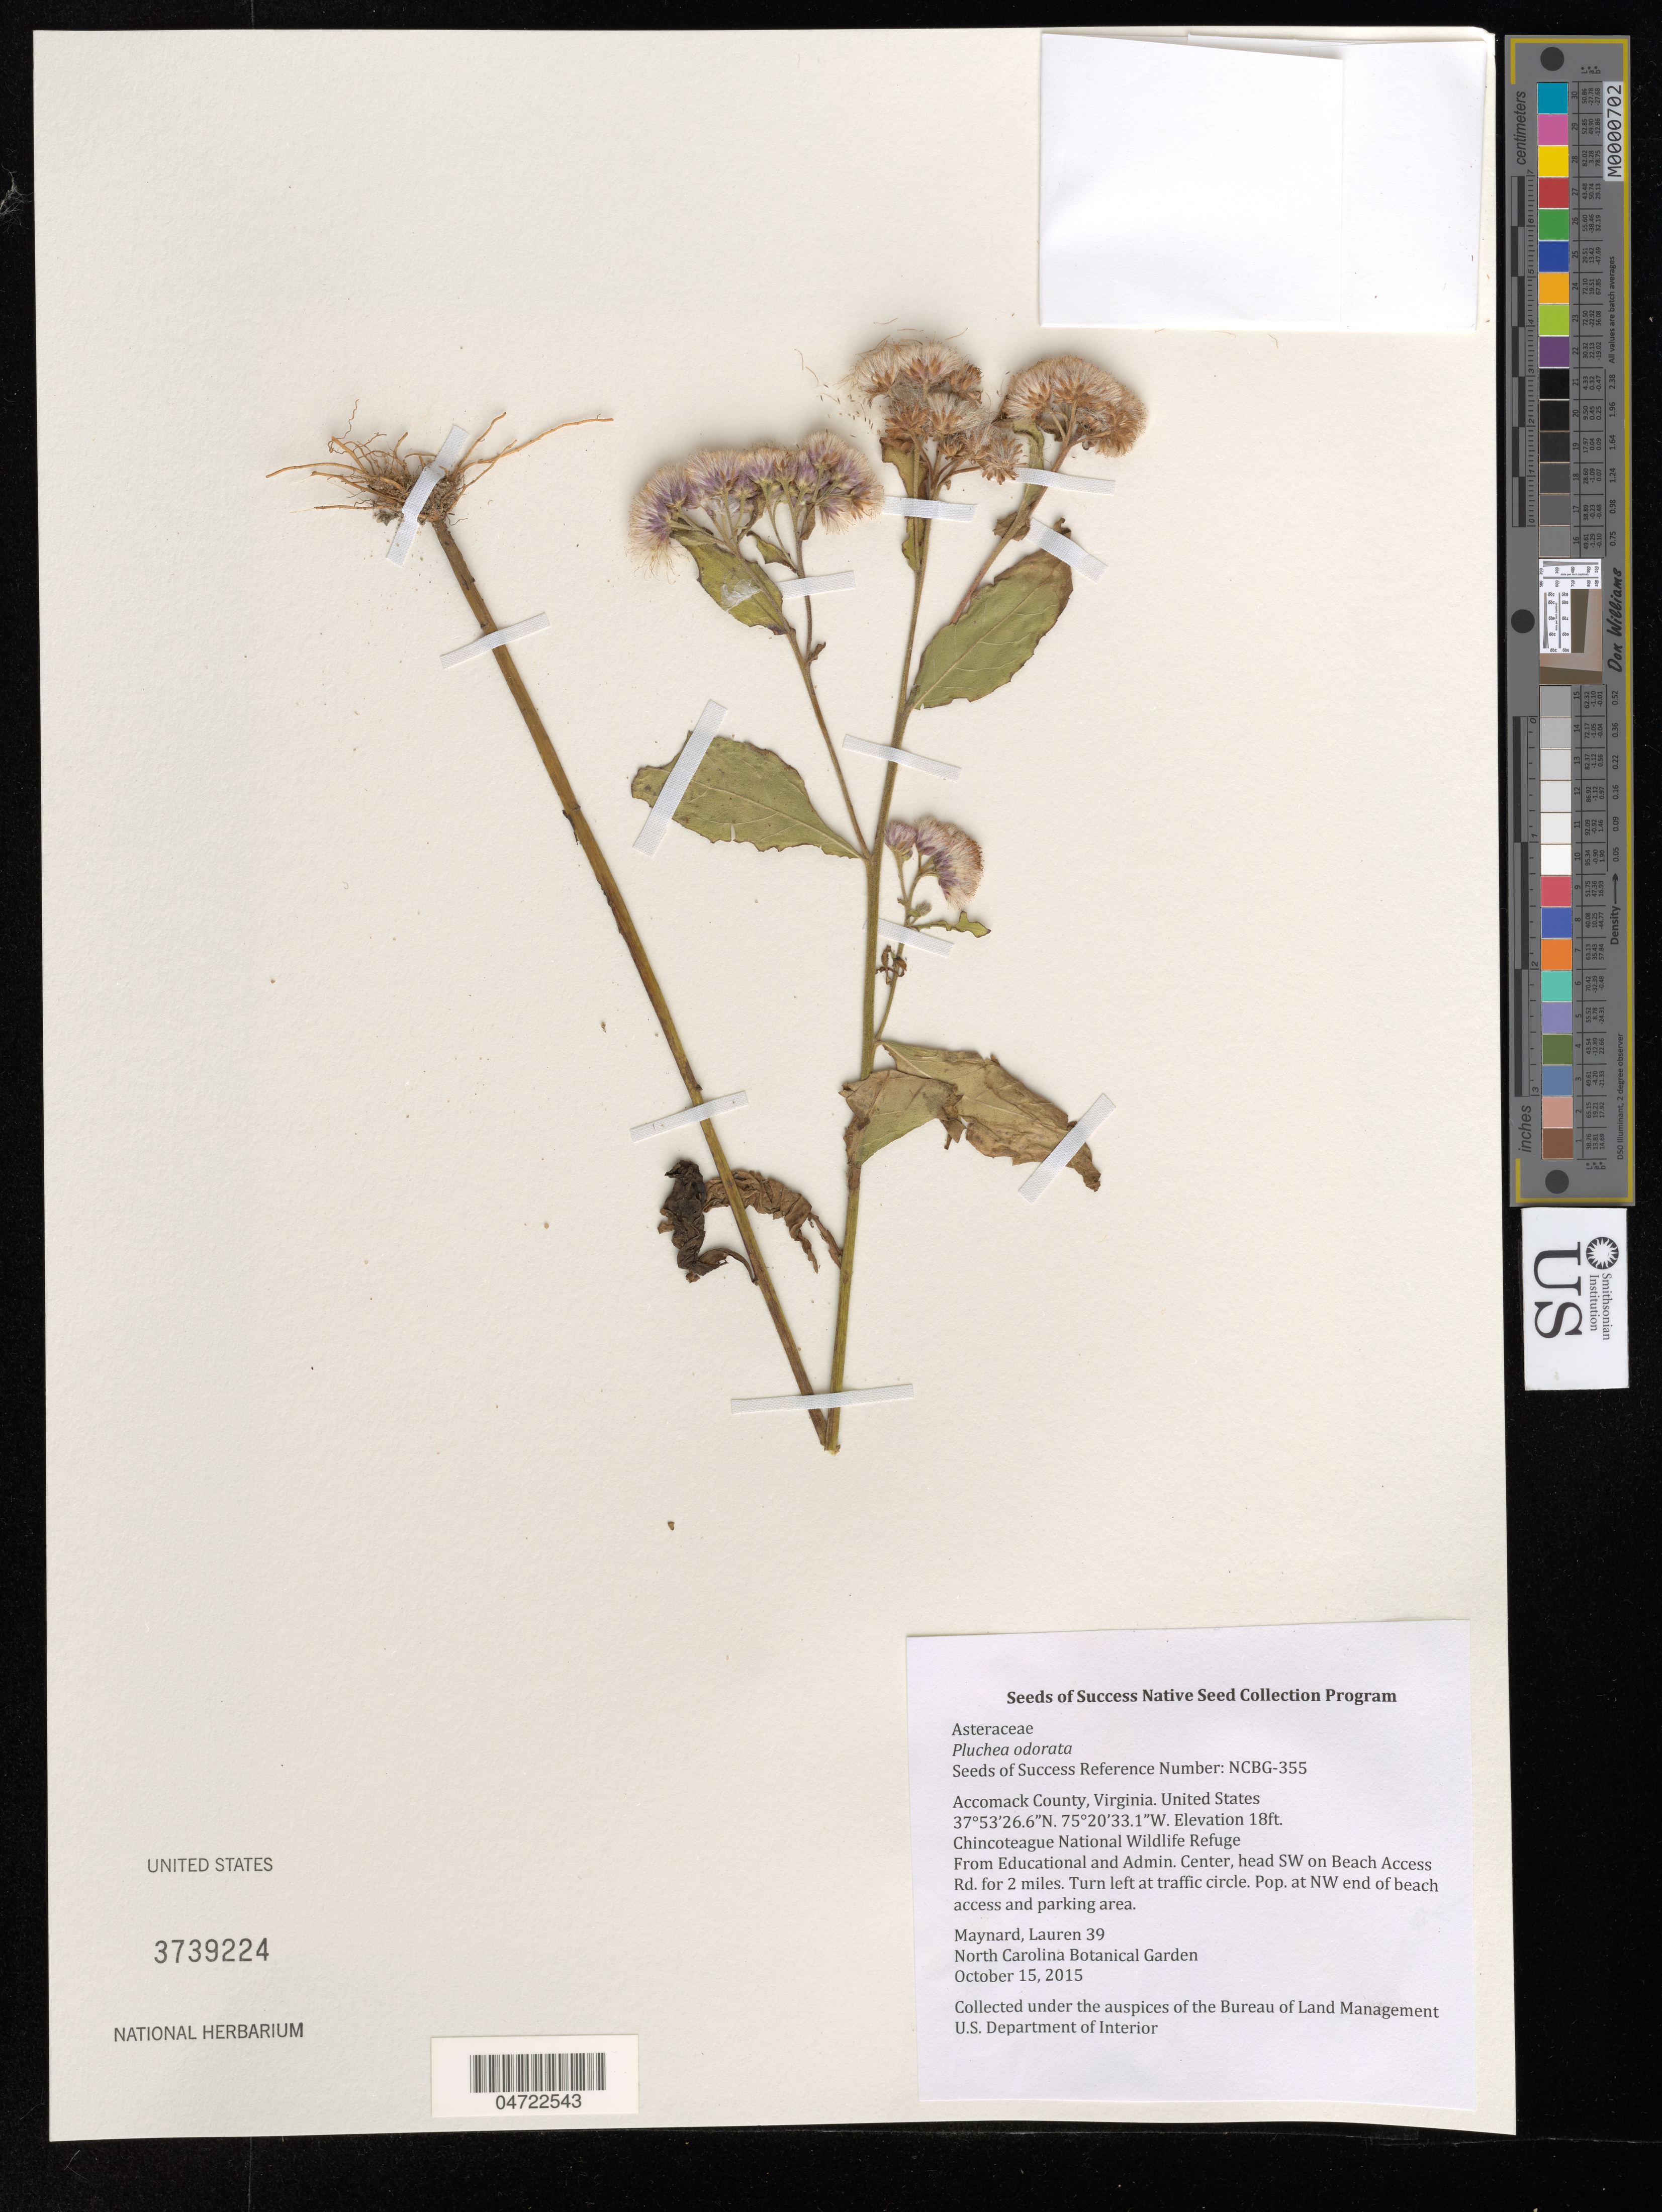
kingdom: Plantae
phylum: Tracheophyta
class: Magnoliopsida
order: Asterales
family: Asteraceae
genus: Pluchea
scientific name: Pluchea odonata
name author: (Jacq.) G. Don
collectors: L. Maynard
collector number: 39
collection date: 2015-10-15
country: United States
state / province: Virginia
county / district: Accomack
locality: Chincoteague National Wildlife Refuge. From Educational and Admin. Center, head SW on Beach Access Rd. for 2 miles. Turn left at traffic circle. Pop. at NW end of beach access and parking area.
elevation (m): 5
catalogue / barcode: US 3739224